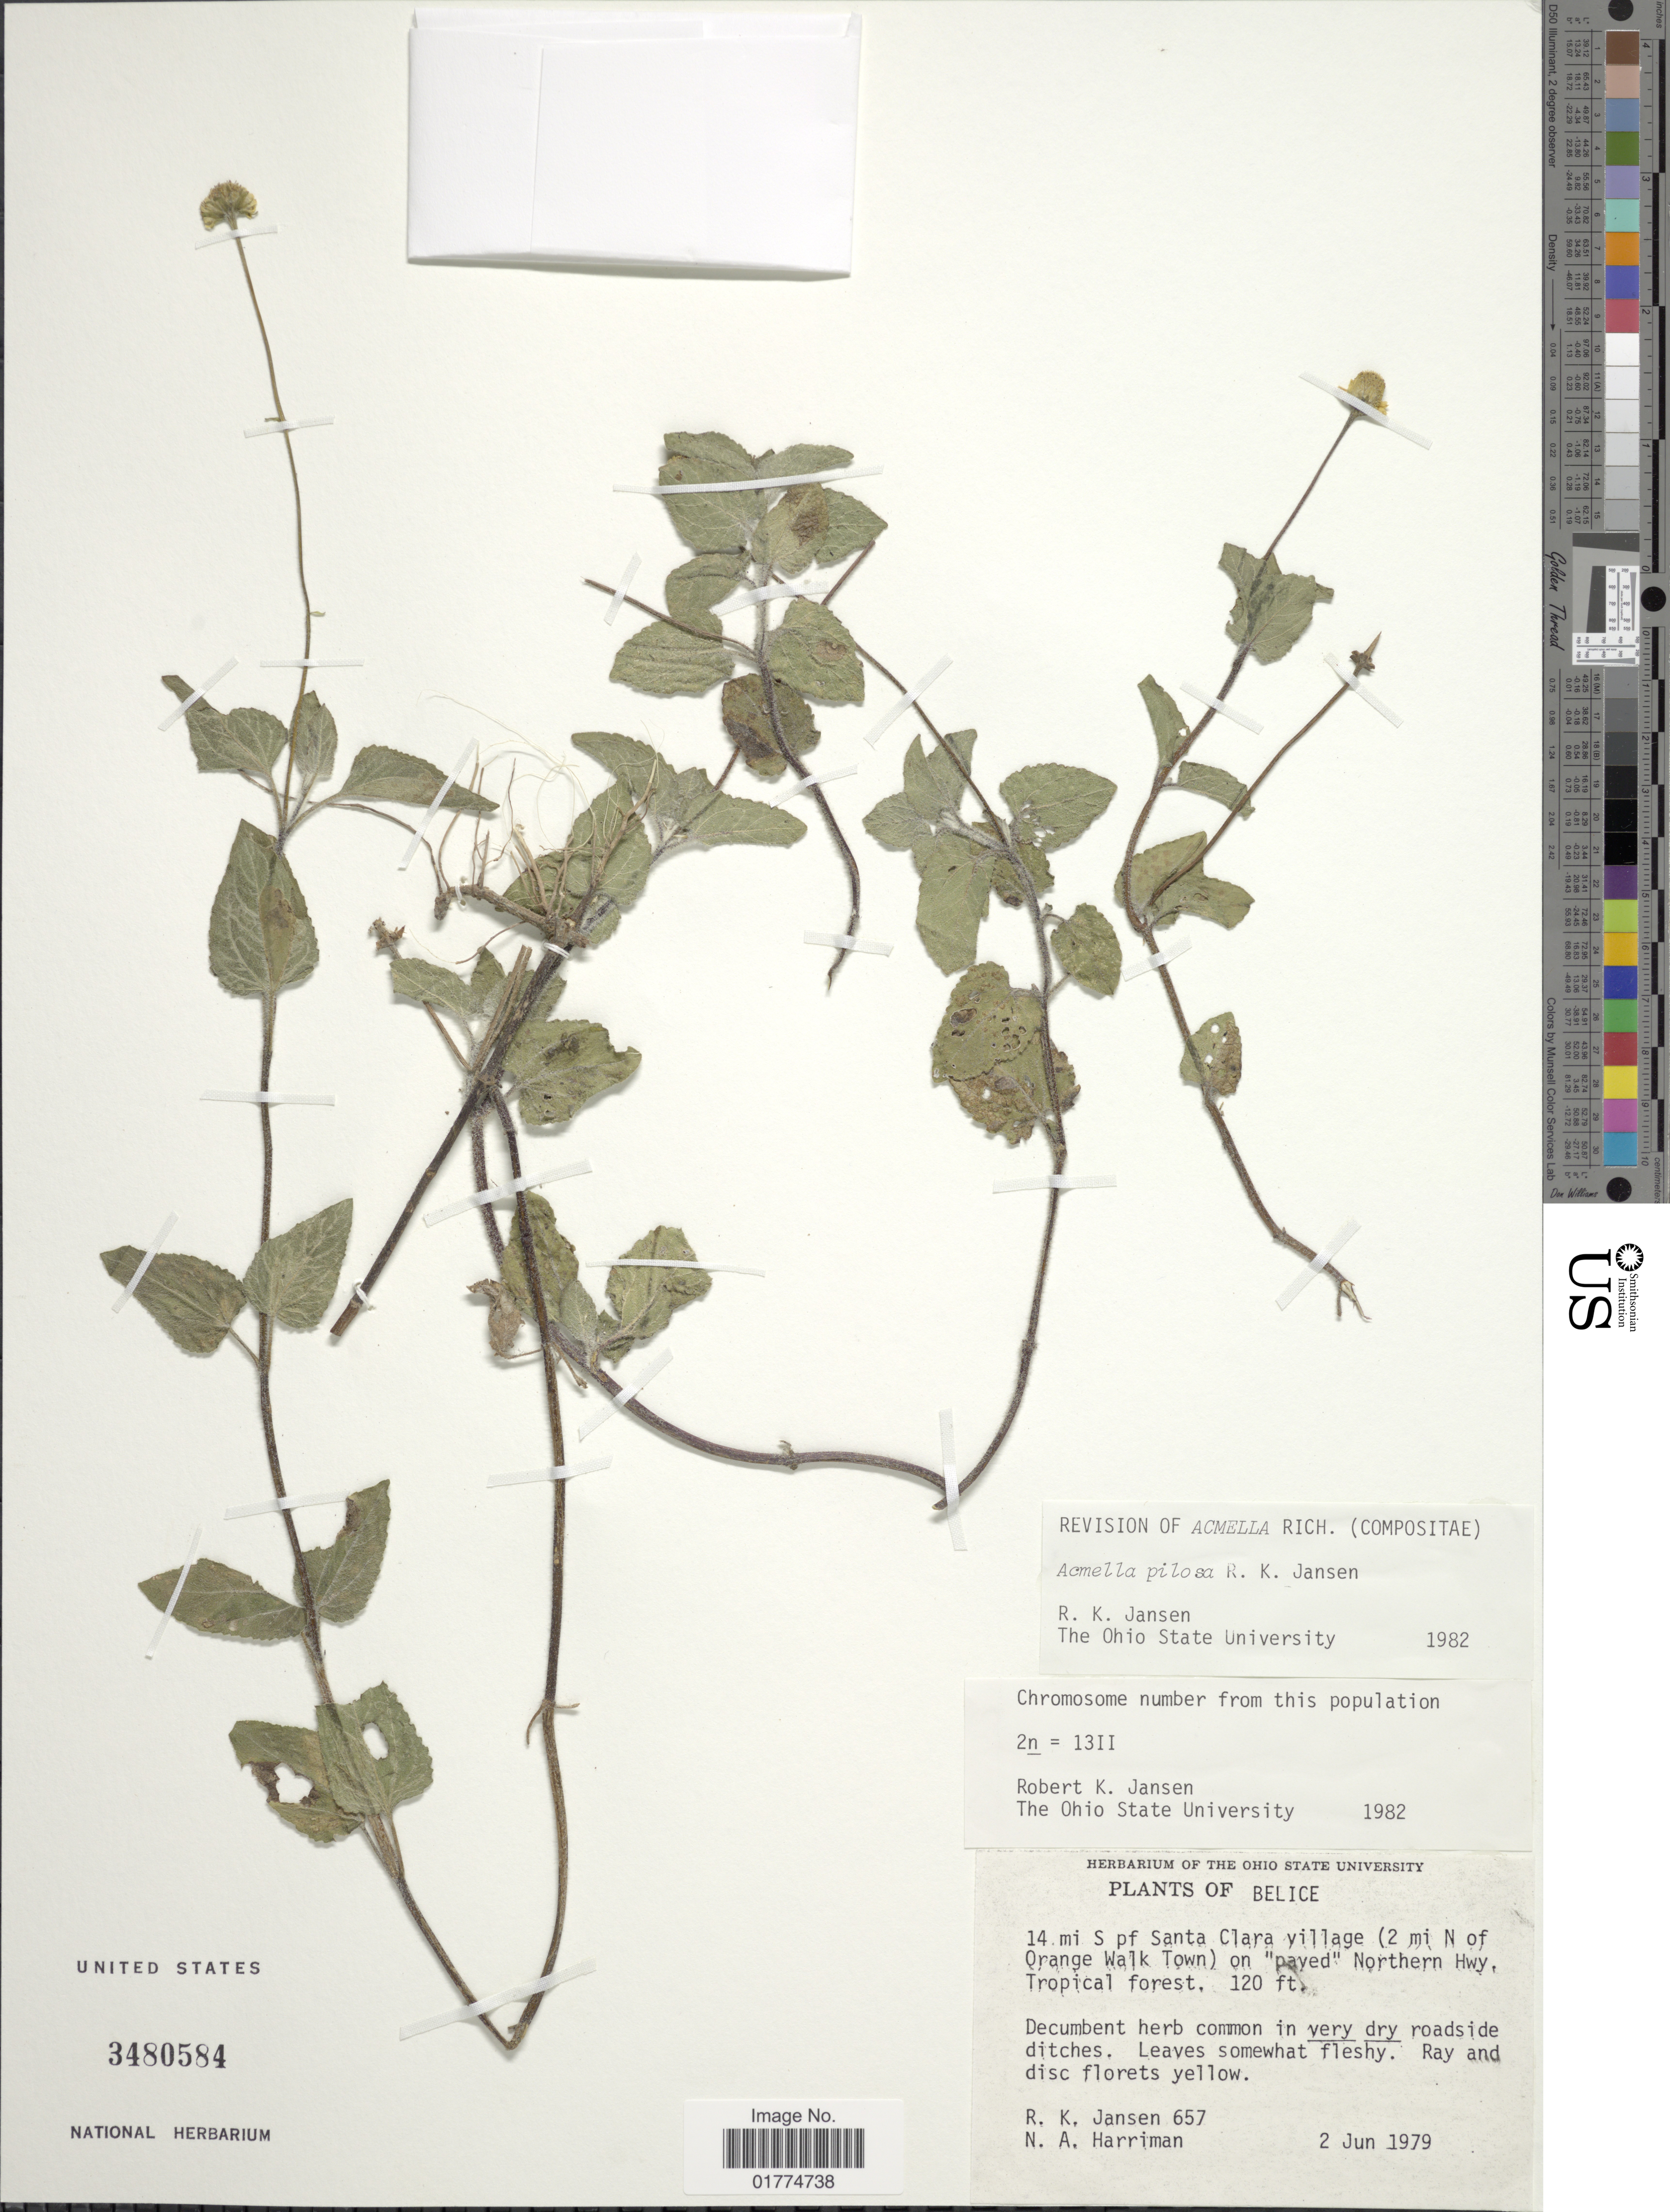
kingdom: Plantae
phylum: Tracheophyta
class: Magnoliopsida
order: Asterales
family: Asteraceae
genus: Acmella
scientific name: Acmella pilosa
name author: R.K. Jansen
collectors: R. K. Jansen & N. A. Harriman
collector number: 657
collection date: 1979-06-02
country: Belize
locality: Belice. 14 mi S of Santa Clara village (2 mi N of Orange Walk Town) on "paved" Northern Hwy, Tropical Forest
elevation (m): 37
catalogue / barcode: US 3480584